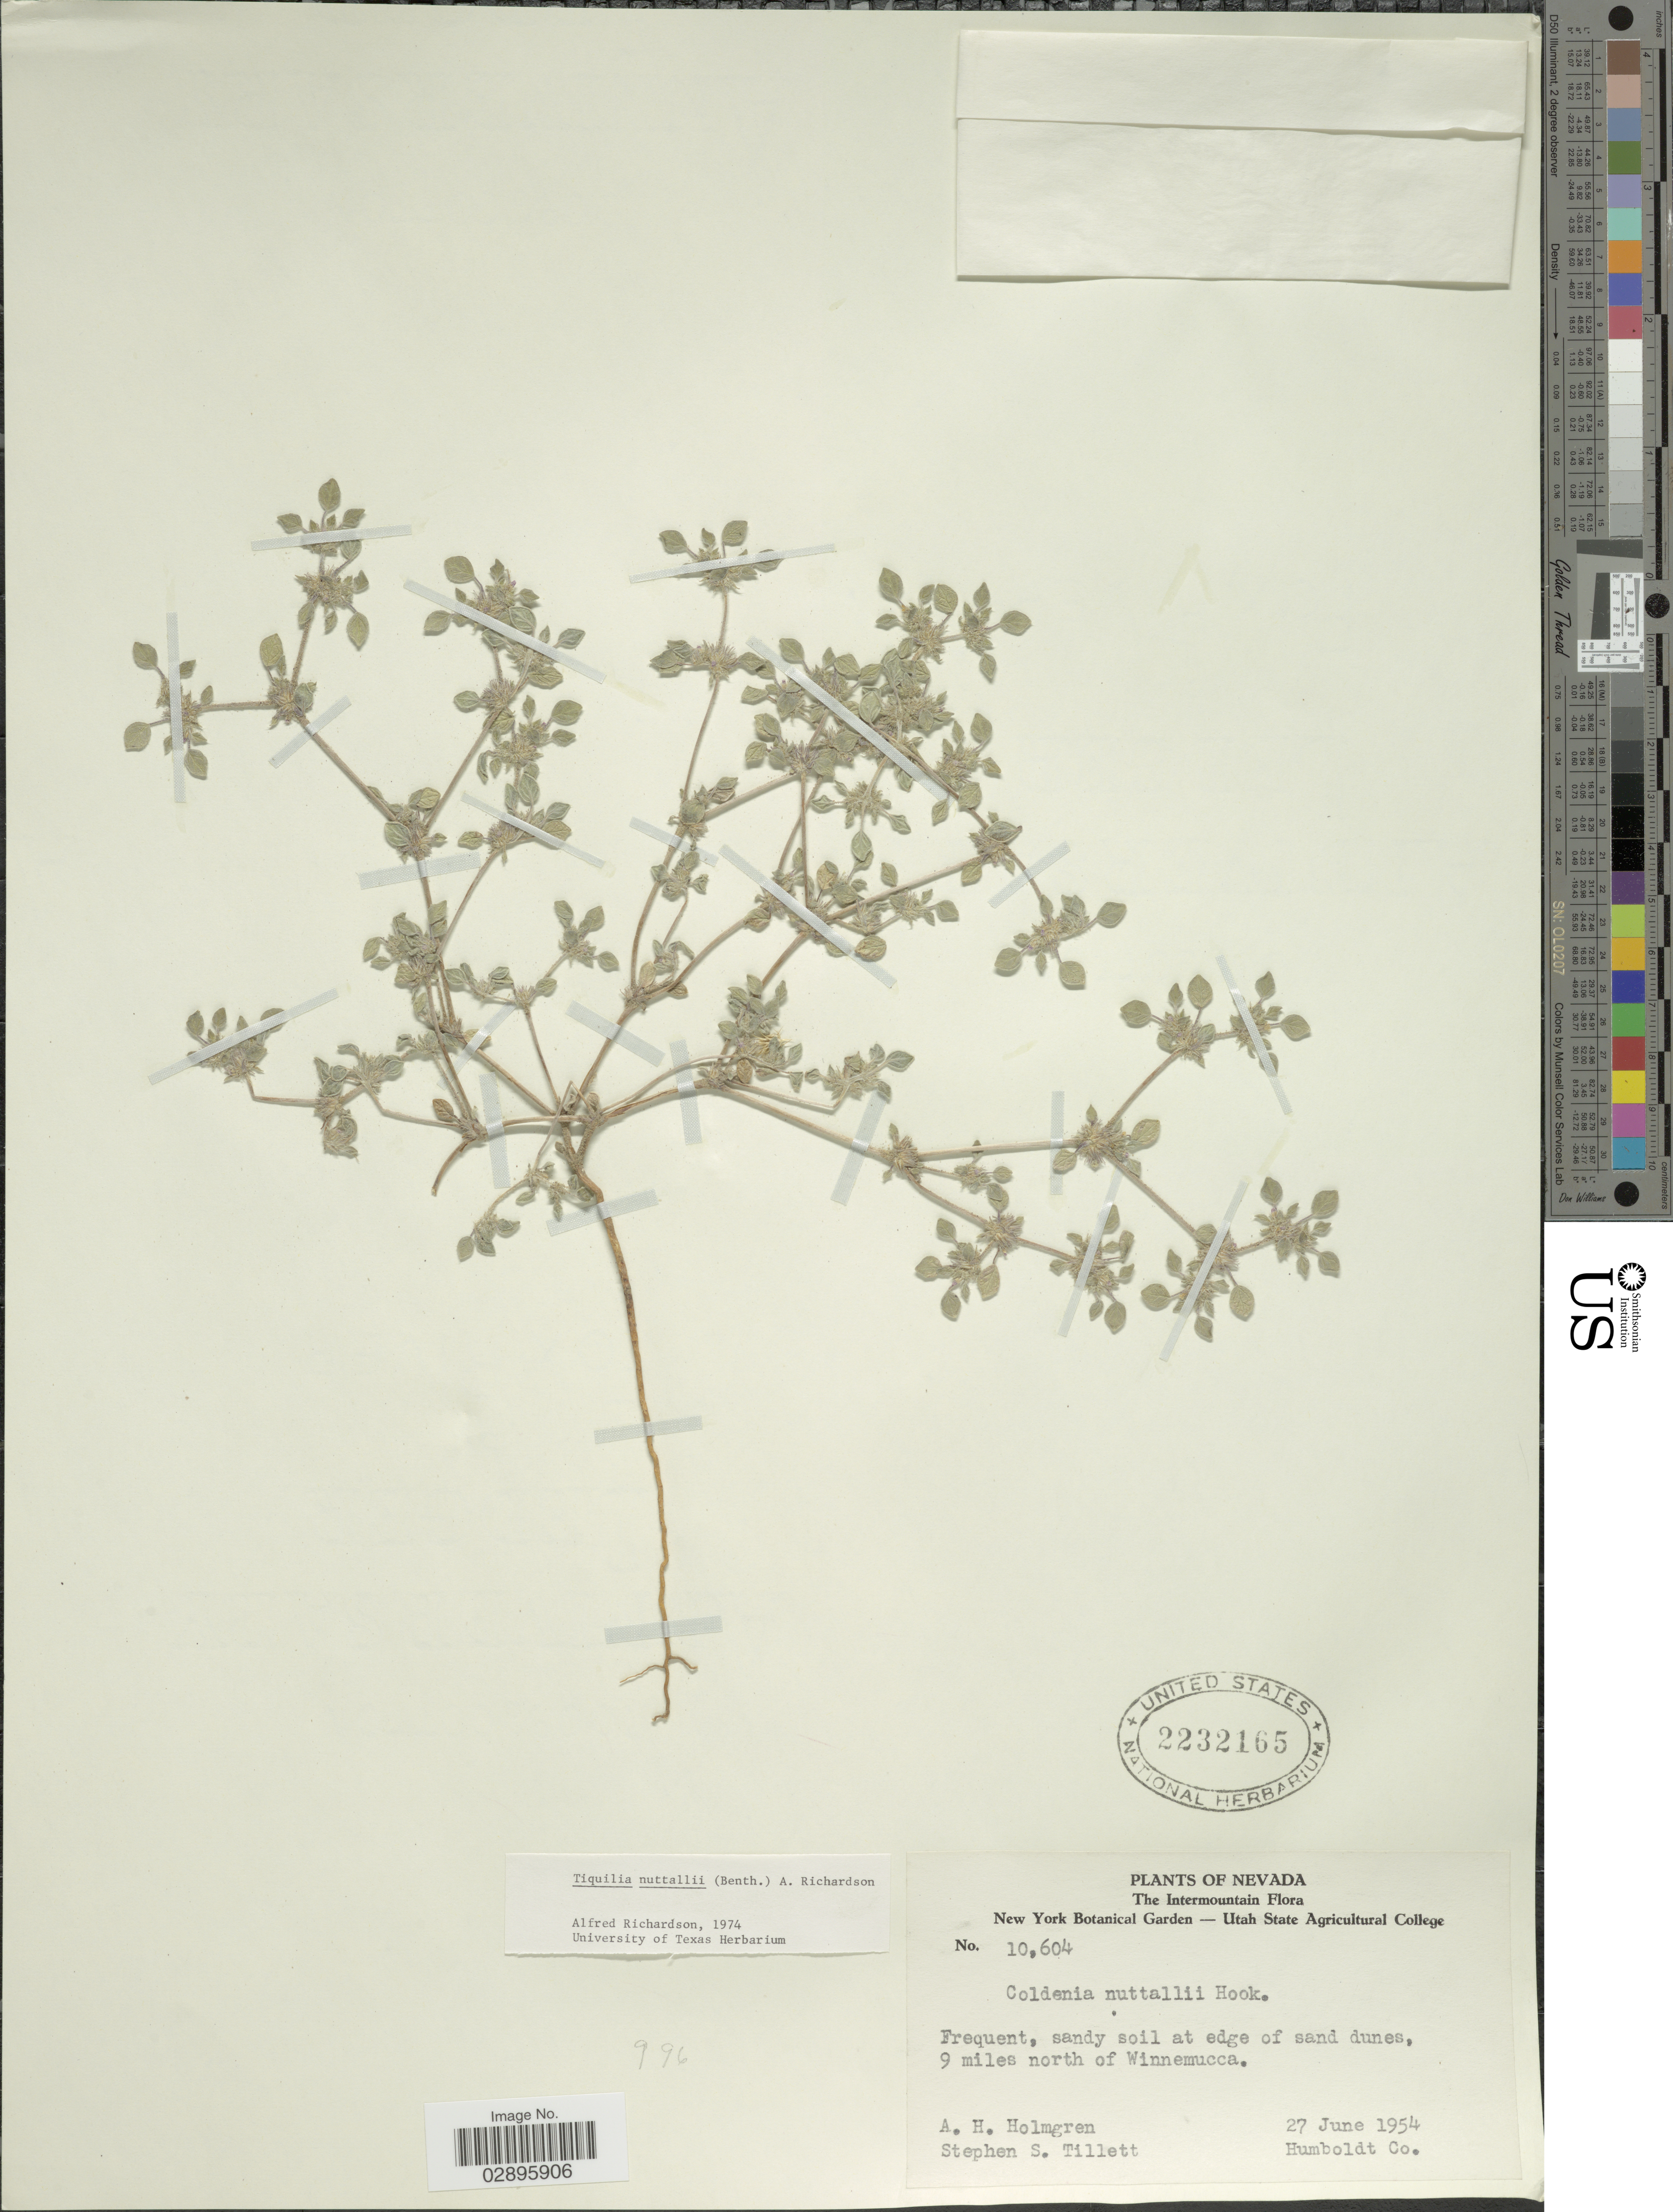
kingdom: Plantae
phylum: Tracheophyta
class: Magnoliopsida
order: Boraginales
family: Ehretiaceae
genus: Tiquilia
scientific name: Tiquilia nuttallii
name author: (Hook.) A.T. Richardson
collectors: A. H. Holmgren & S. S. Tillett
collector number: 10604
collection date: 1954-06-27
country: United States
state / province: Nevada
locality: Frequent, sandy soil at edge of sand dunes, 9 miles north of Winnemucca. Humboldt Co.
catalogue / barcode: US 2232165